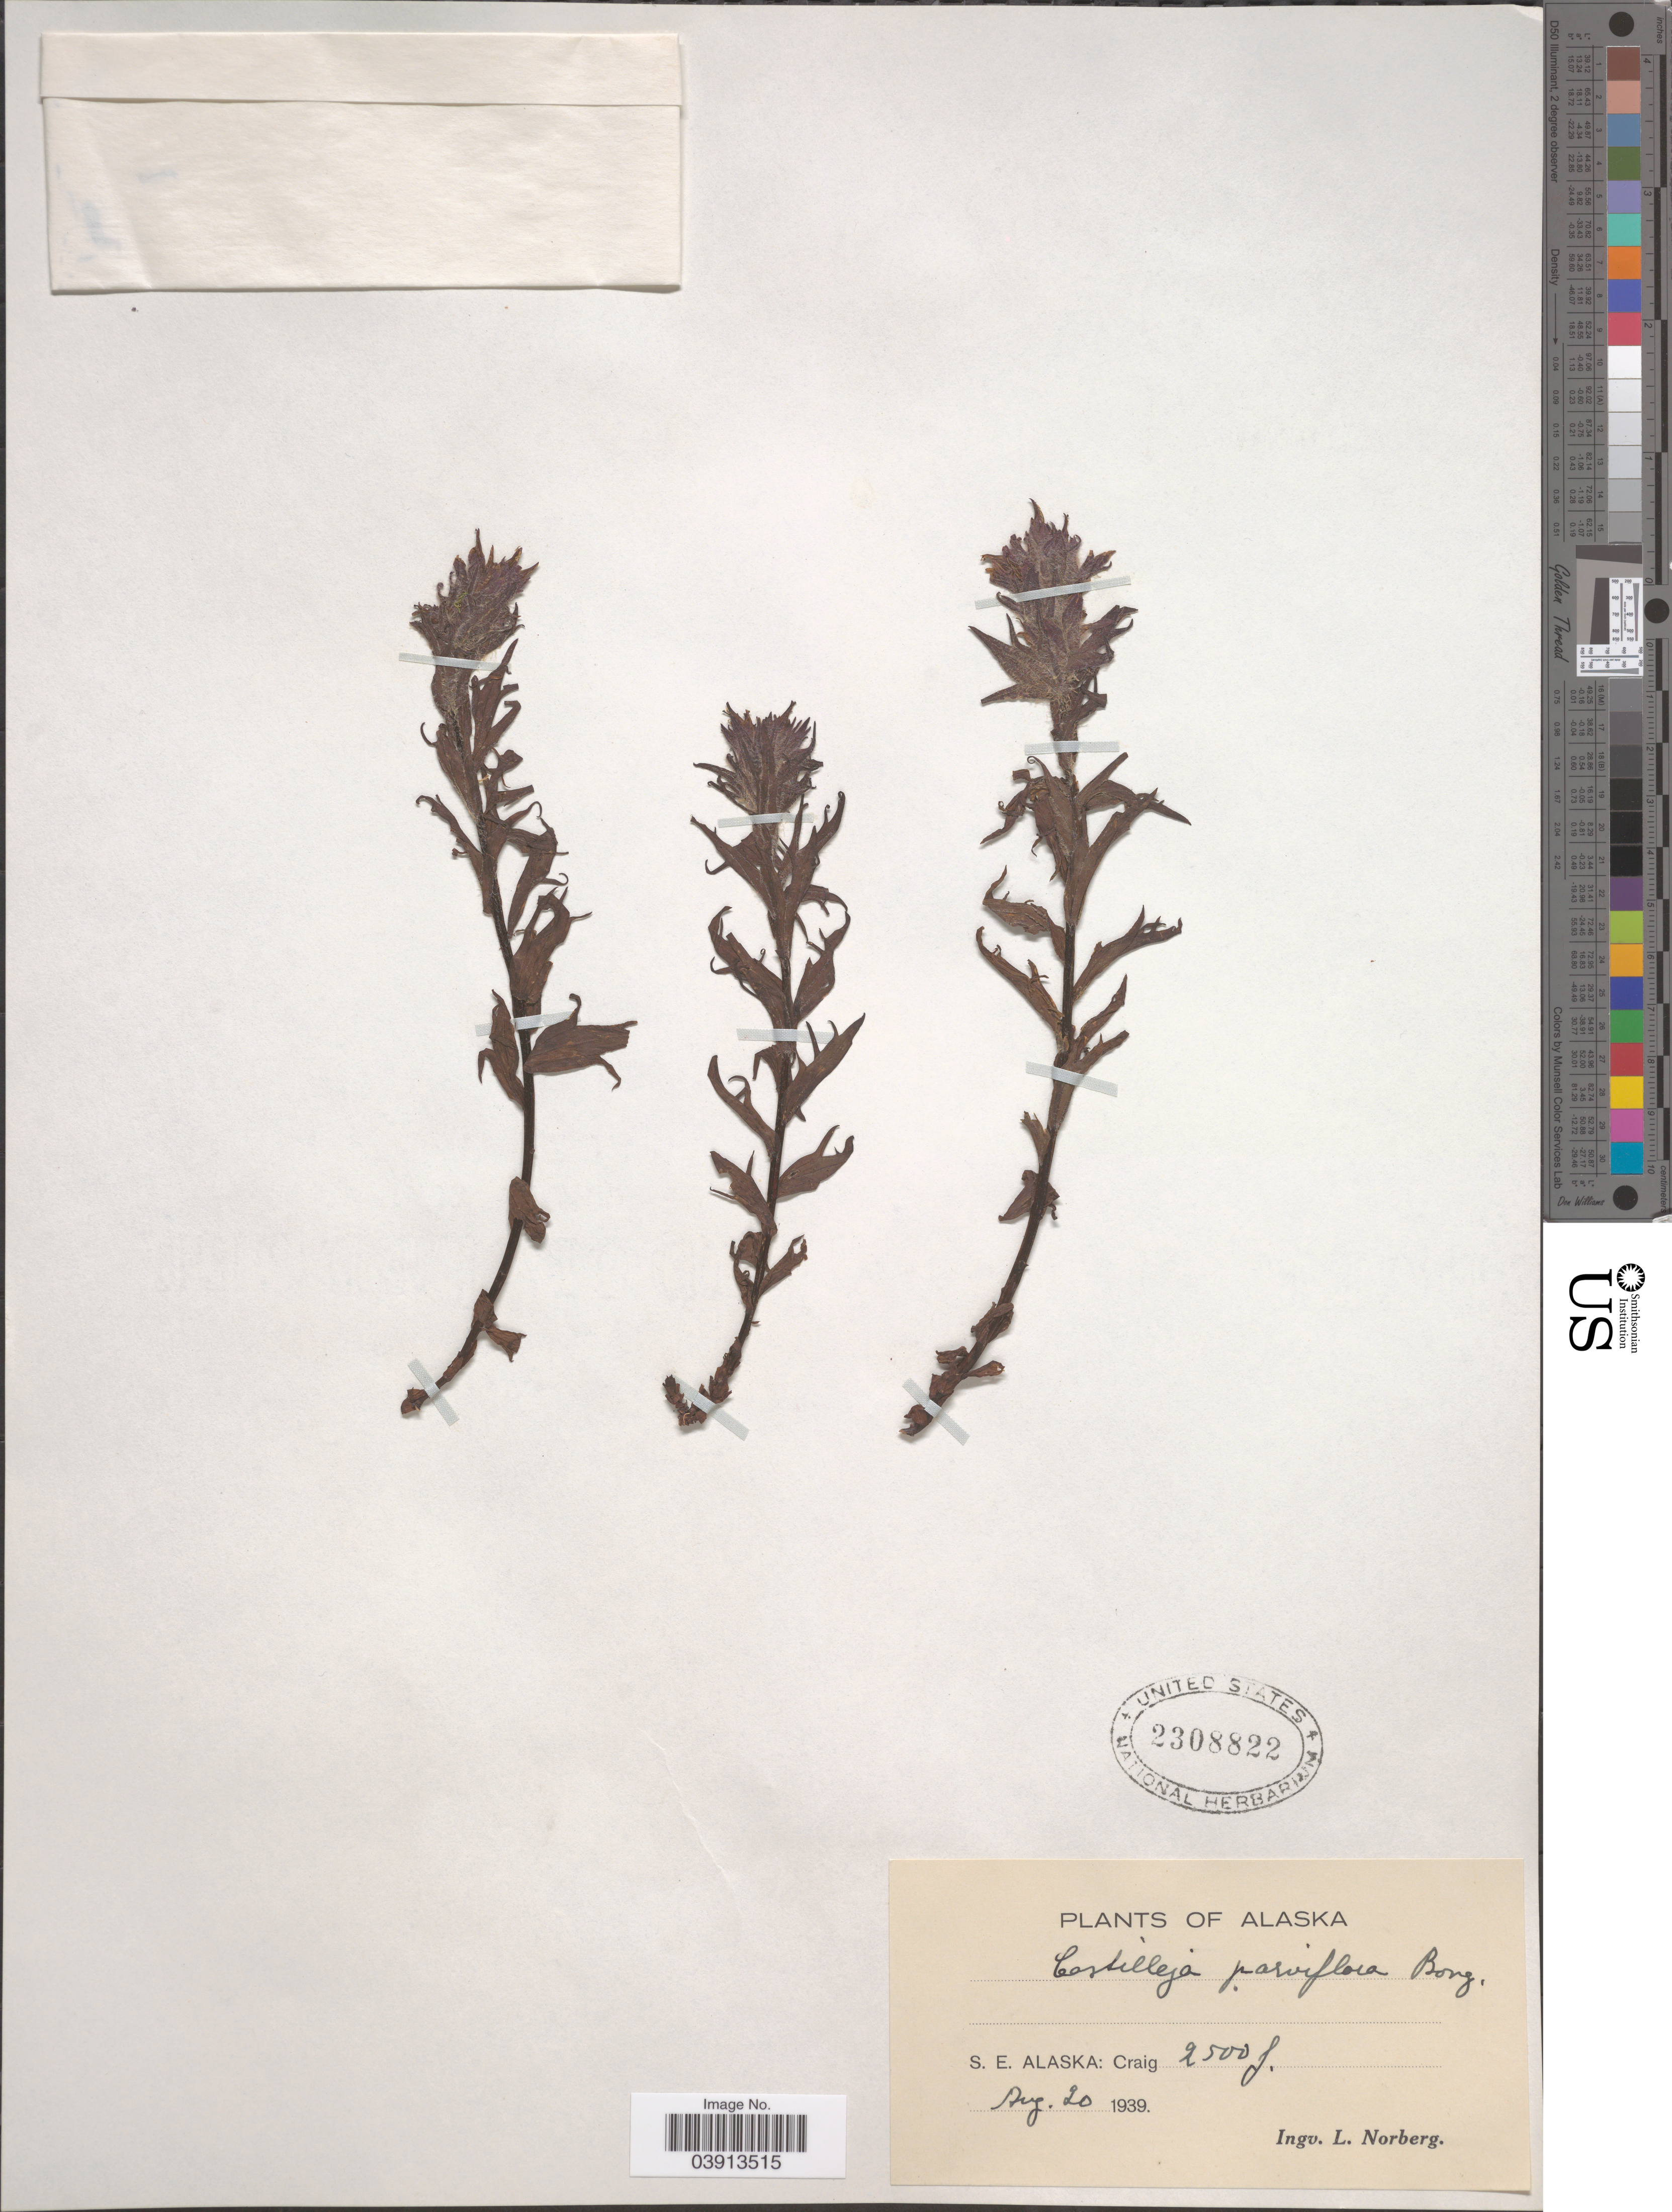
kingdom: Plantae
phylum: Tracheophyta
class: Magnoliopsida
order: Lamiales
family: Orobanchaceae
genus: Castilleja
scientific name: Castilleja parviflora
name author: Bong.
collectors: I. Norberg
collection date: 1939-08-20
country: United States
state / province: Alaska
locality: S. E. Alaska: Craig.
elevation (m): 762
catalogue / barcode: US 2308822